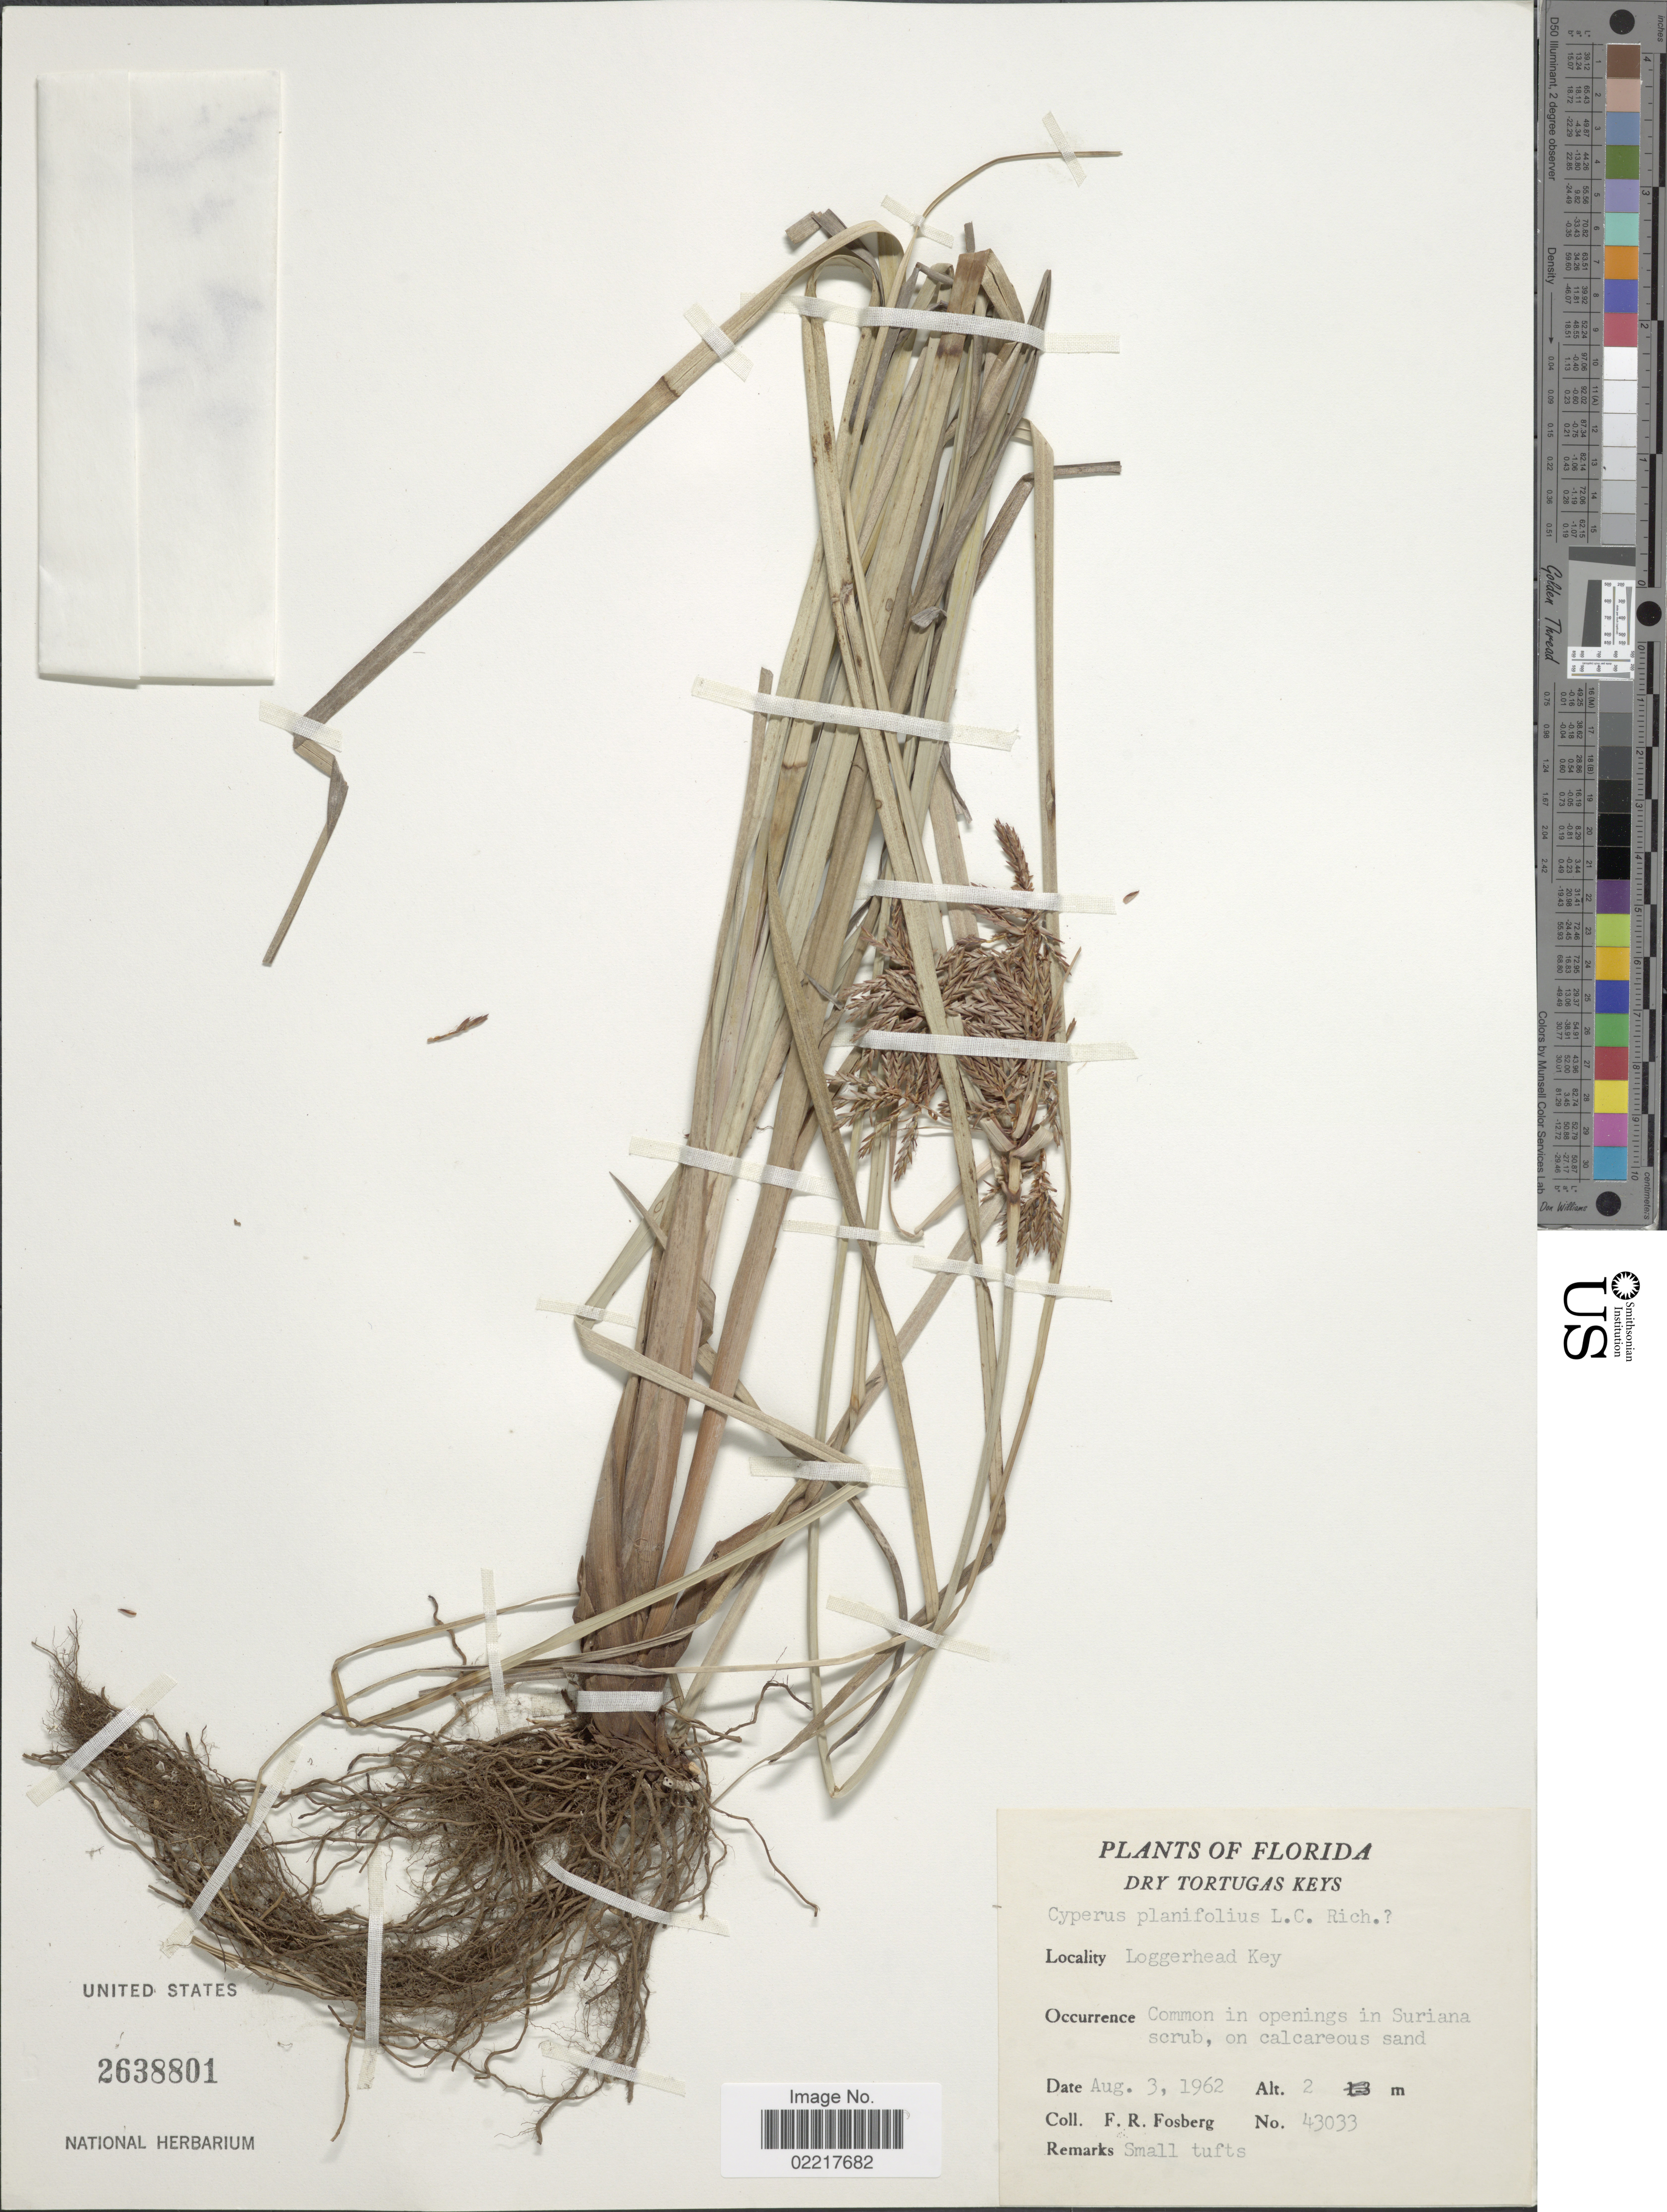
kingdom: Plantae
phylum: Tracheophyta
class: Liliopsida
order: Poales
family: Cyperaceae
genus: Cyperus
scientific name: Cyperus planifolius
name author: Rich.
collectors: F. R. Fosberg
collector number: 43033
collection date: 1962-08-03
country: United States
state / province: Florida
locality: Dry Tortugas Keys, Loggerhead Key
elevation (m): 2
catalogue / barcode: US 2638801